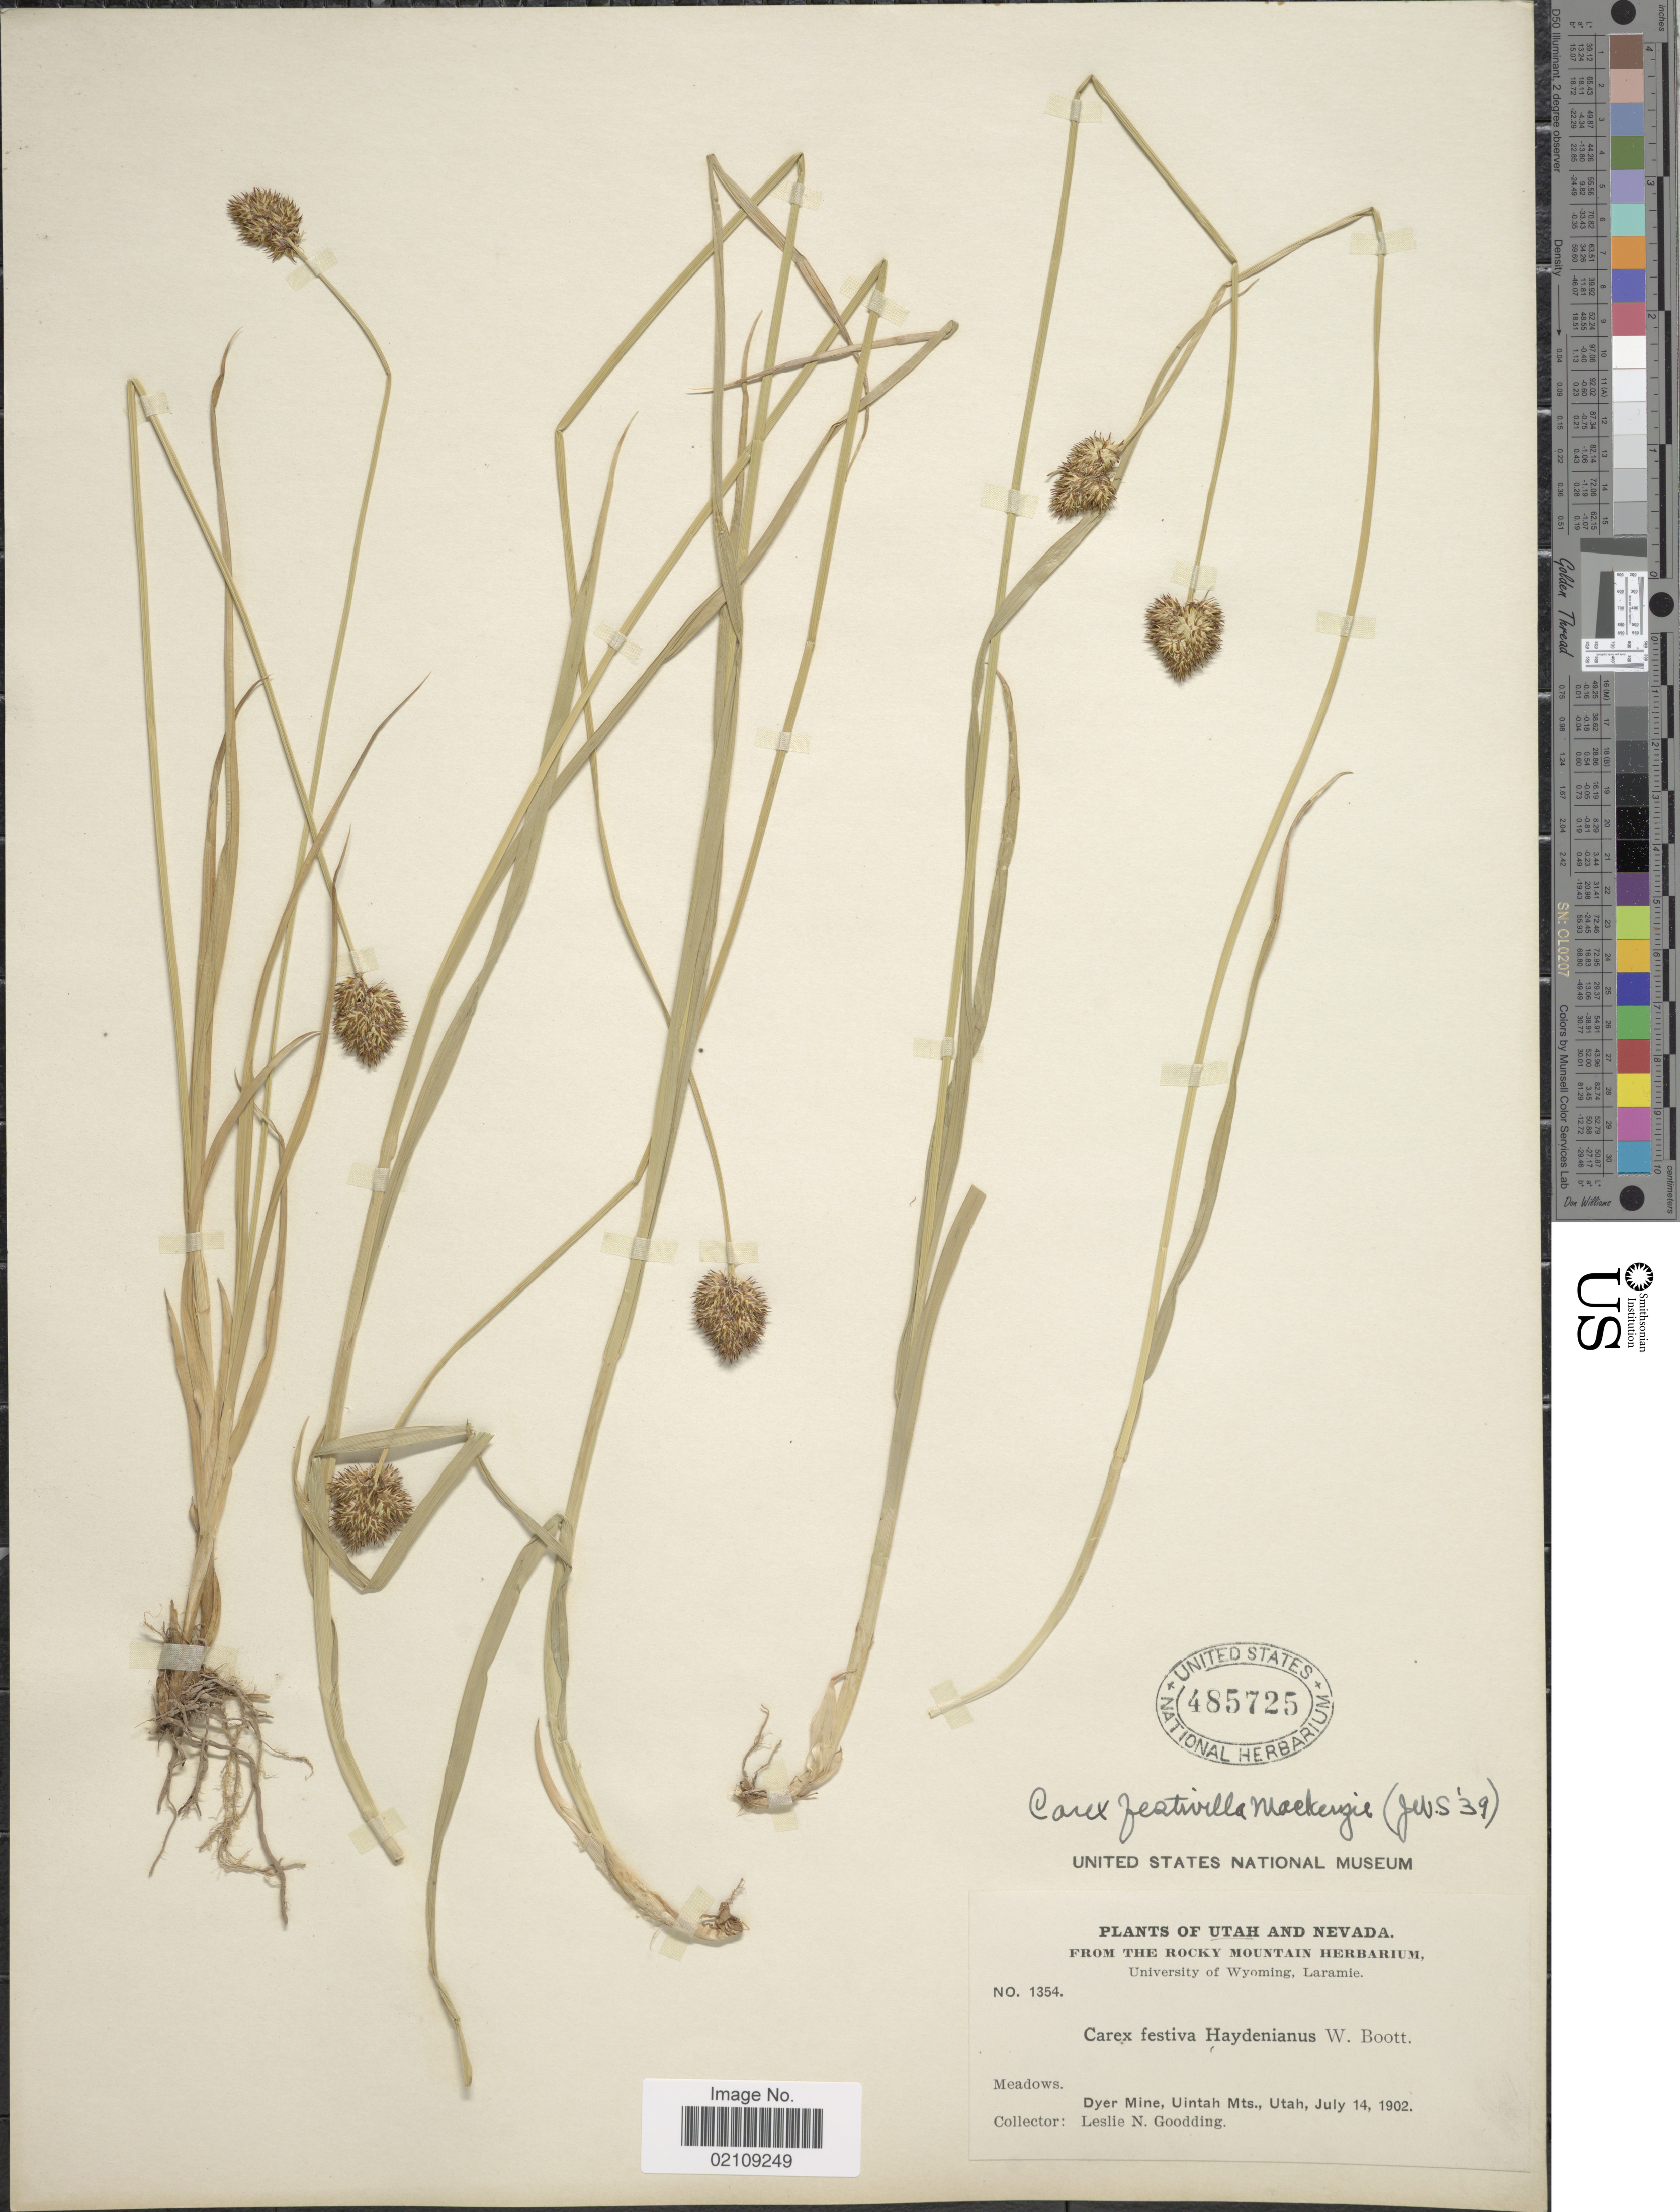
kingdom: Plantae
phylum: Tracheophyta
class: Liliopsida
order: Poales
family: Cyperaceae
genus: Carex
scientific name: Carex microptera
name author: Mack.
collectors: L. N. Goodding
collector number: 1354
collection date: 1902-07-14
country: United States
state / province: Utah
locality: Utah and Nevada, Meadows. Dyer Mine, Uintah Mts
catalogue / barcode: US 485725